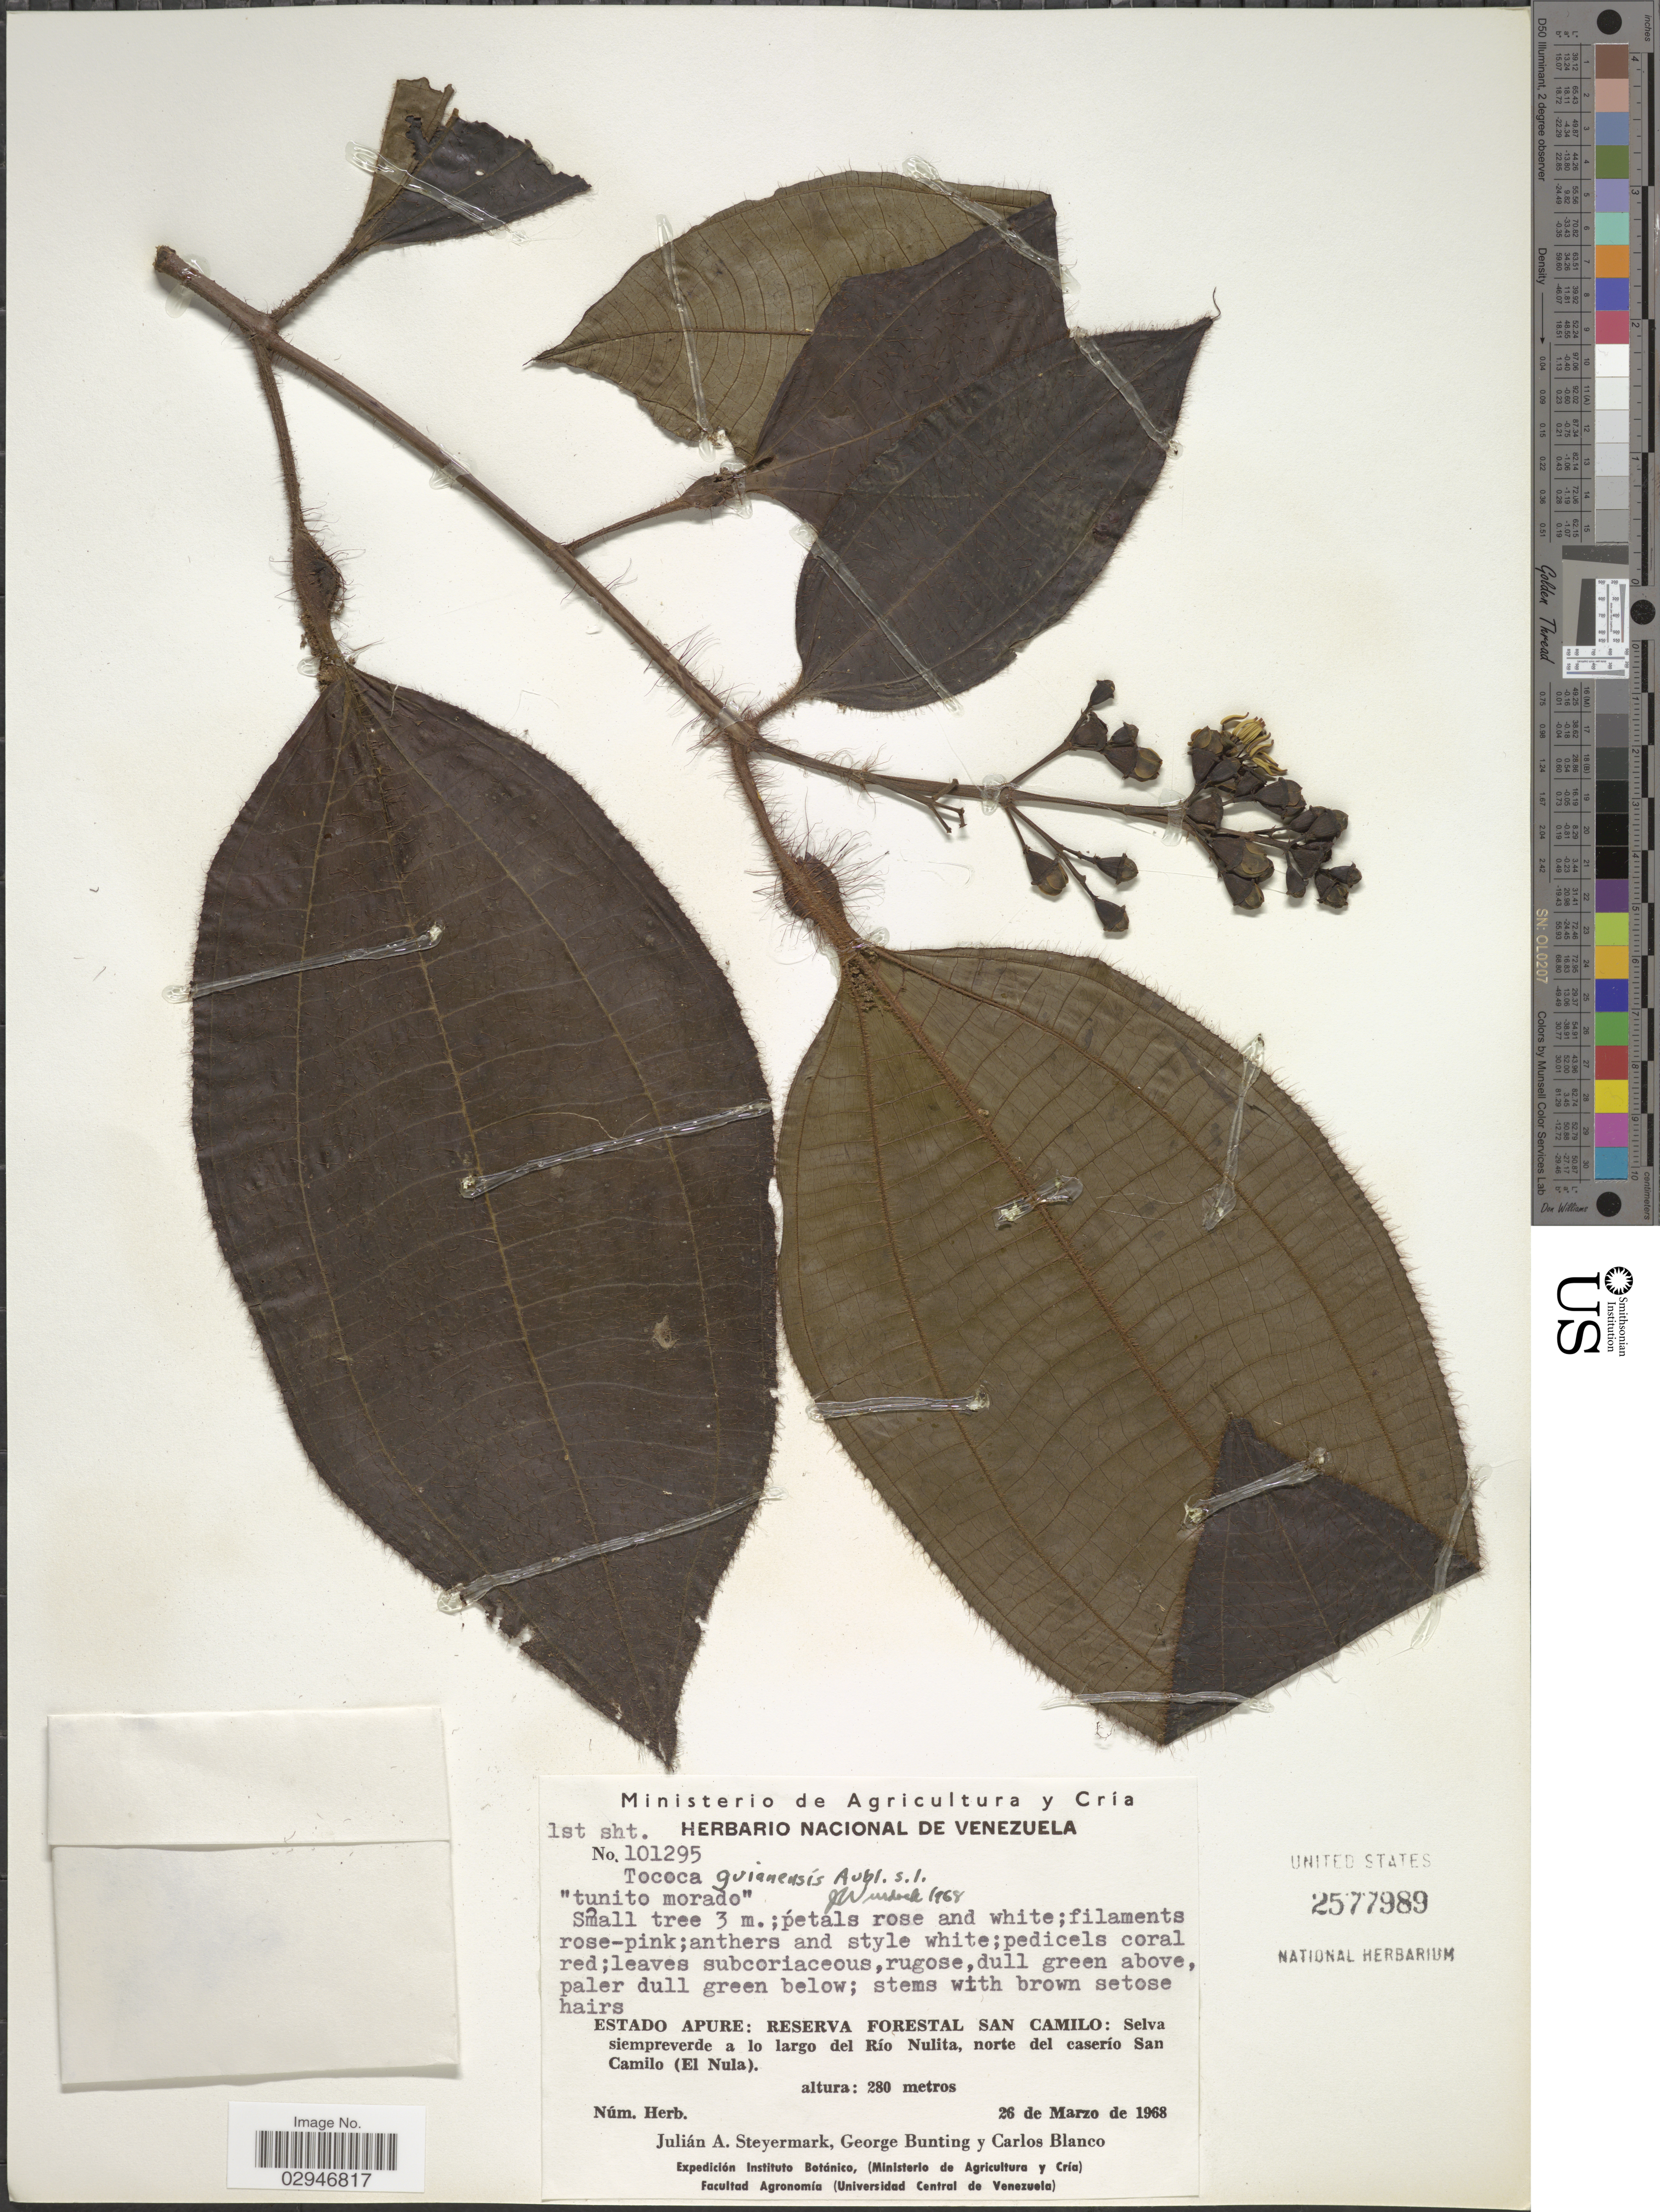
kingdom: Plantae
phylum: Tracheophyta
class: Magnoliopsida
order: Myrtales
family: Melastomataceae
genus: Tococa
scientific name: Tococa guianensis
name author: Aubl.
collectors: J. Steyermark, G. S. Bunting & C. Blanco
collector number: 101295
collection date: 1968-03-26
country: Venezuela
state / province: Apure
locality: Estado Apure: Reserva Forestal San Camilo: Selva siempreverde a lo largo del Río Nulita, norte del caserío San Camilo (El Nula).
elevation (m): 280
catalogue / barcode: US 2577989